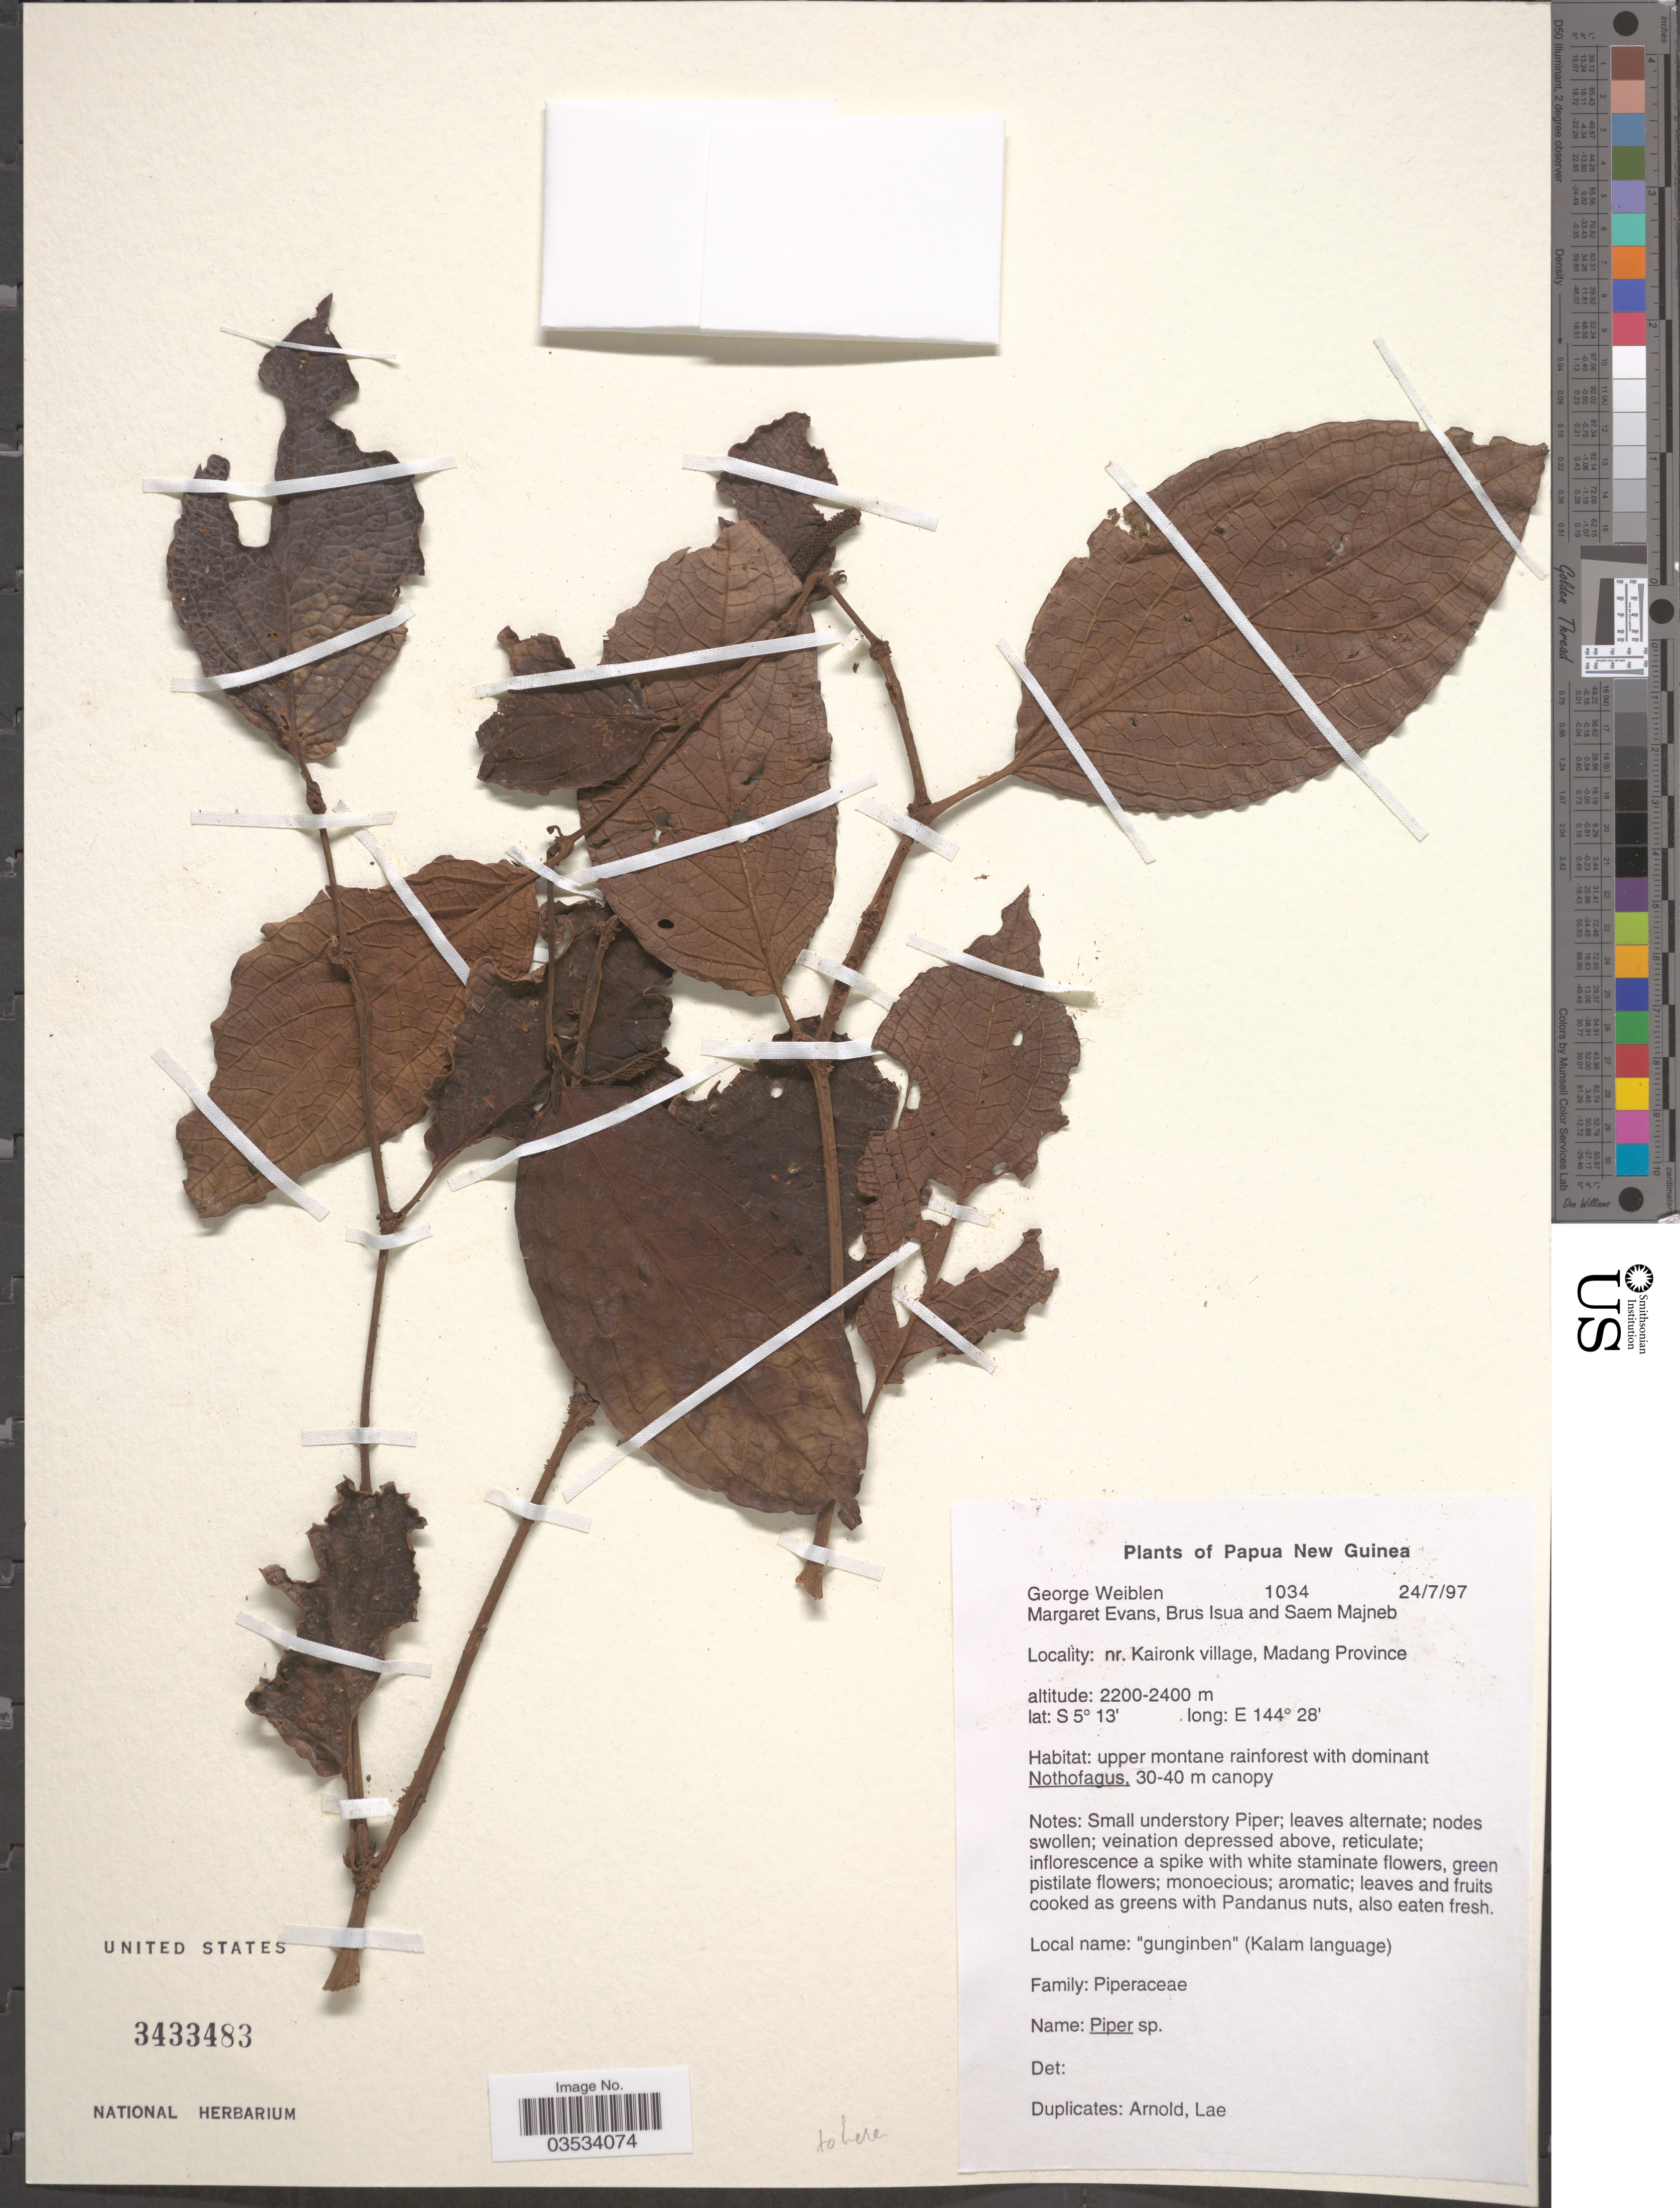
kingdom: Plantae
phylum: Tracheophyta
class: Magnoliopsida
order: Piperales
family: Piperaceae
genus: Piper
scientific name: Piper sp.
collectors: G. D. Weiblen, M. Evans, B. Isua & S. Majneb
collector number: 1034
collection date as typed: Transcribed d/m/y: 24/7/97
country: Papua New Guinea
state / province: Madang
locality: Nr. Kaironk village.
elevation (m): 2200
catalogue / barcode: US 3433483